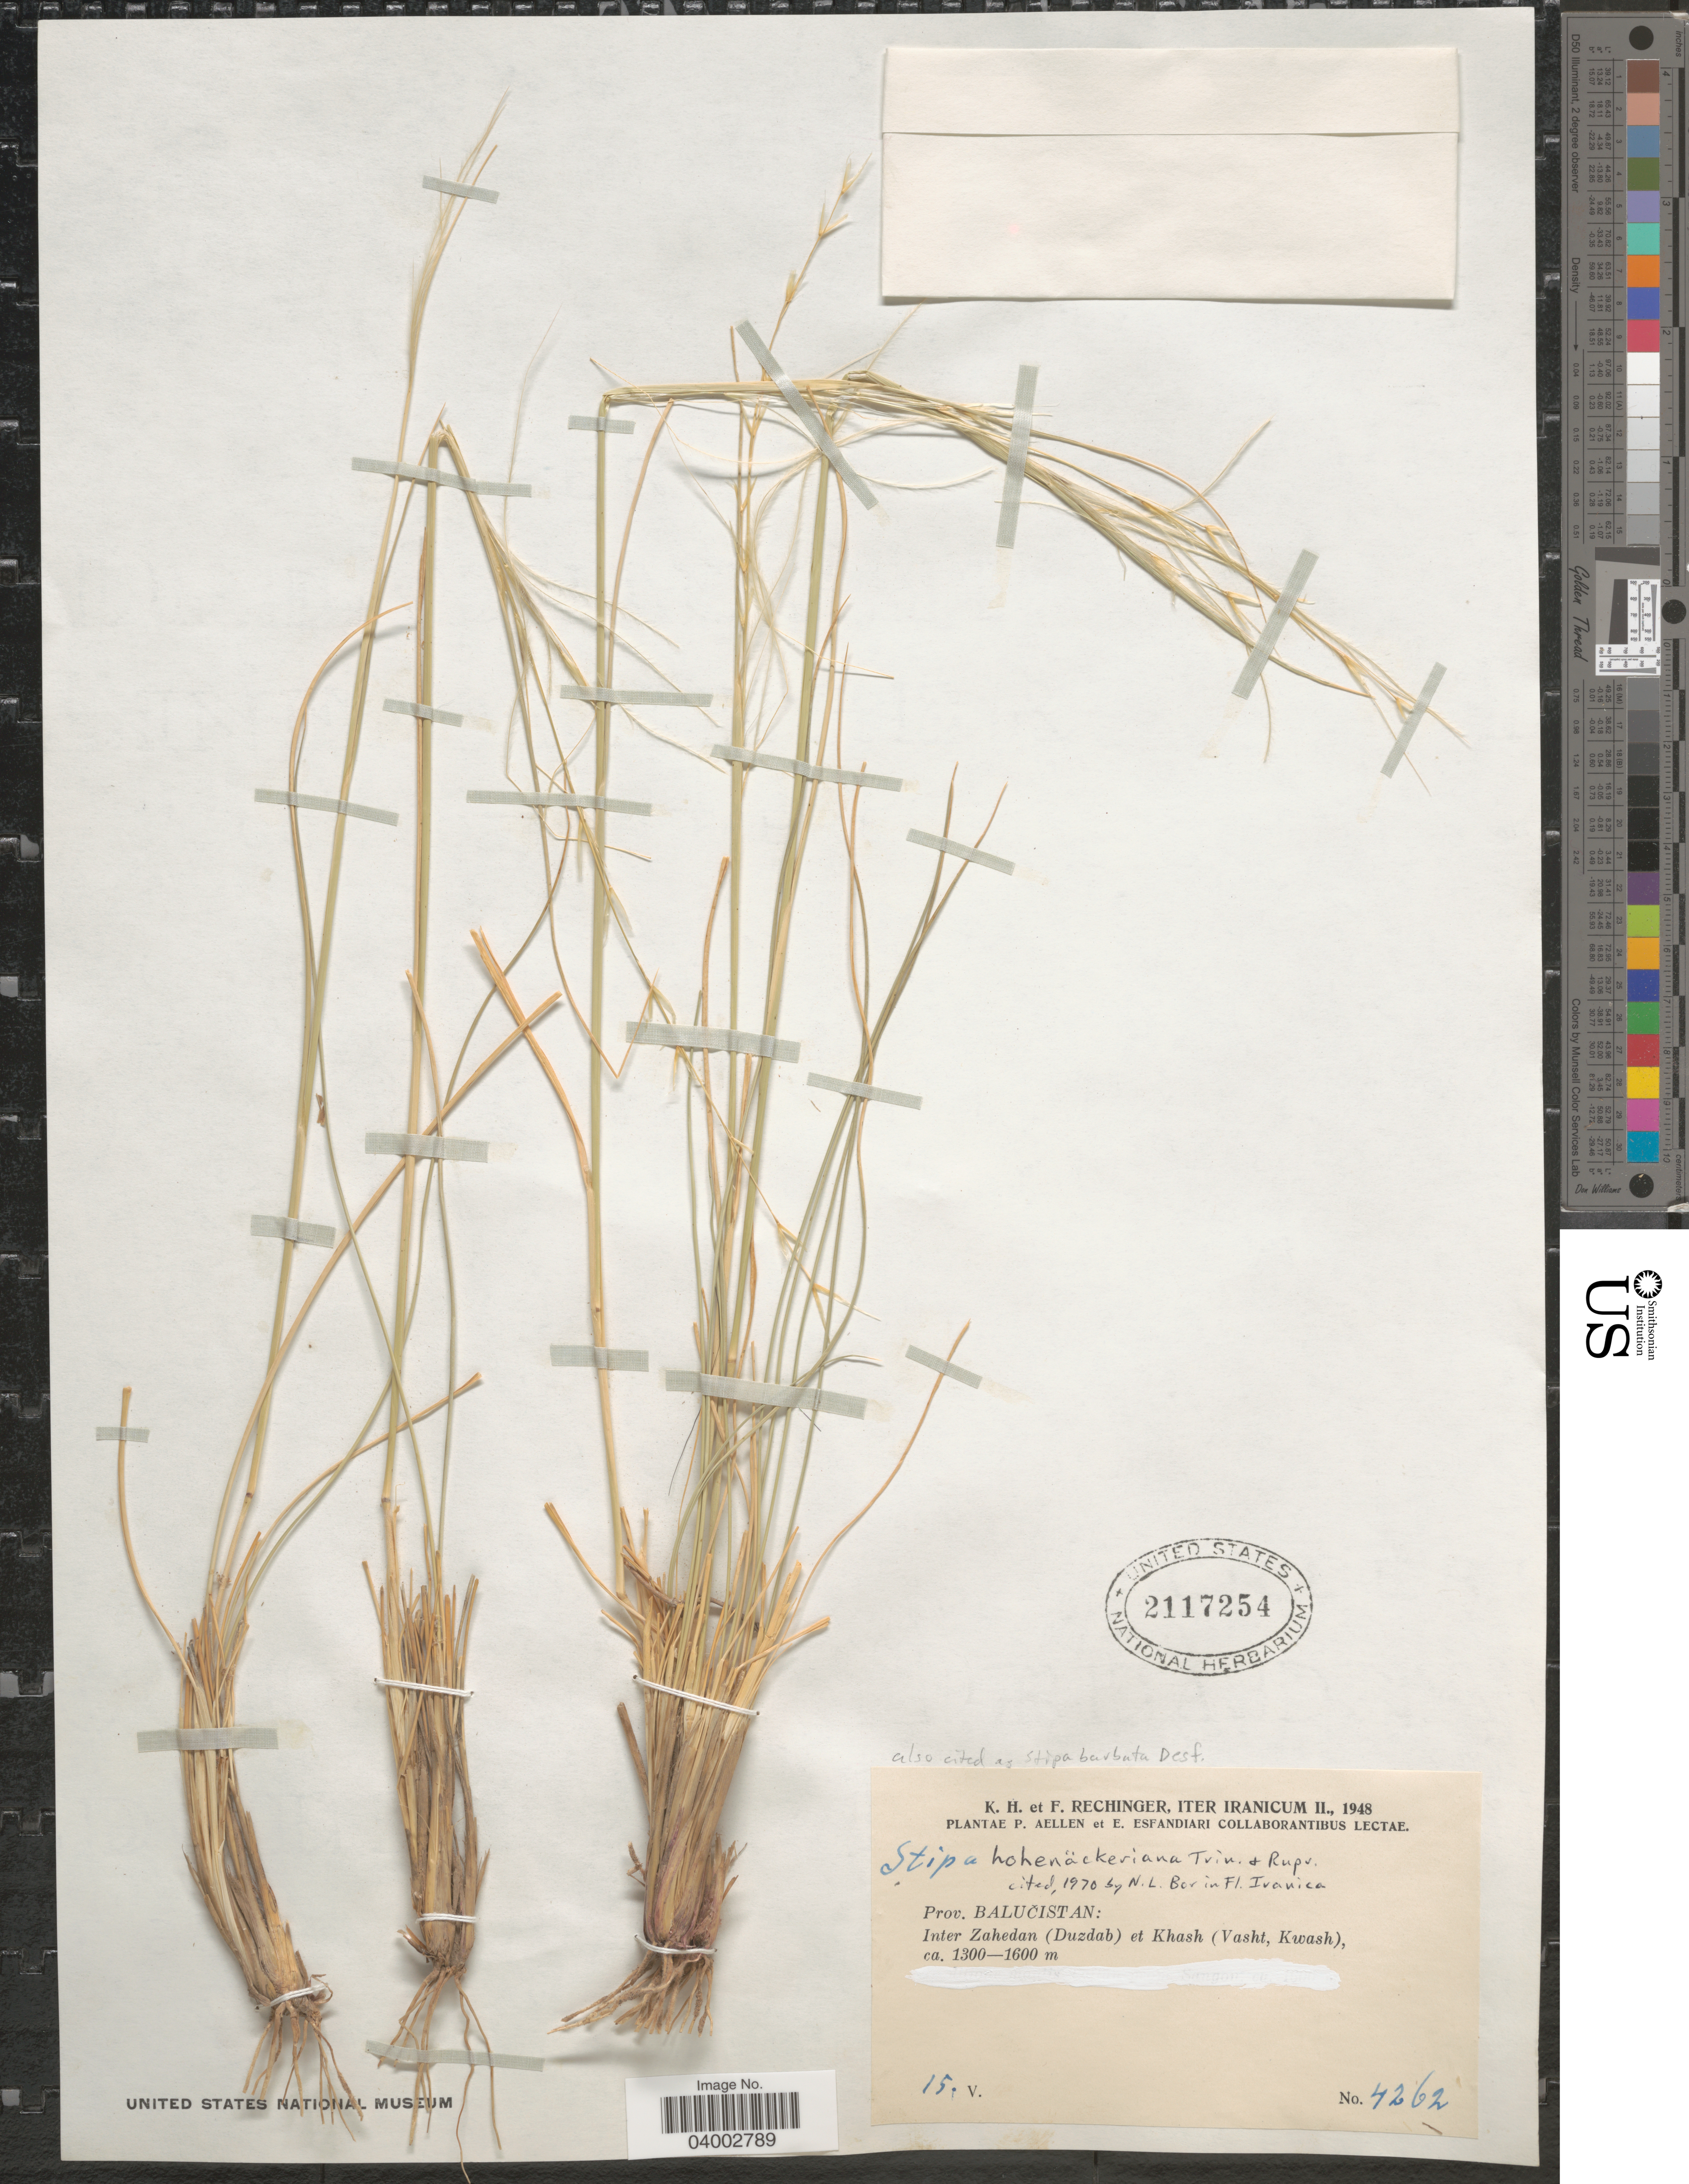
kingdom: Plantae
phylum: Tracheophyta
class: Liliopsida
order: Poales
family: Poaceae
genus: Stipa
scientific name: Stipa hohenackeriana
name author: Trin. & Rupr.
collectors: K. H. Rechinger & F. Rechinger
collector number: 4262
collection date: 1948-05-15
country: Iran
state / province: Sistan and Baluchistan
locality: Prov. Balučistan: Inter Zahedan (Duzdab) et Khash (Vasht, Kwash).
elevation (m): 1300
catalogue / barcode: US 2117254